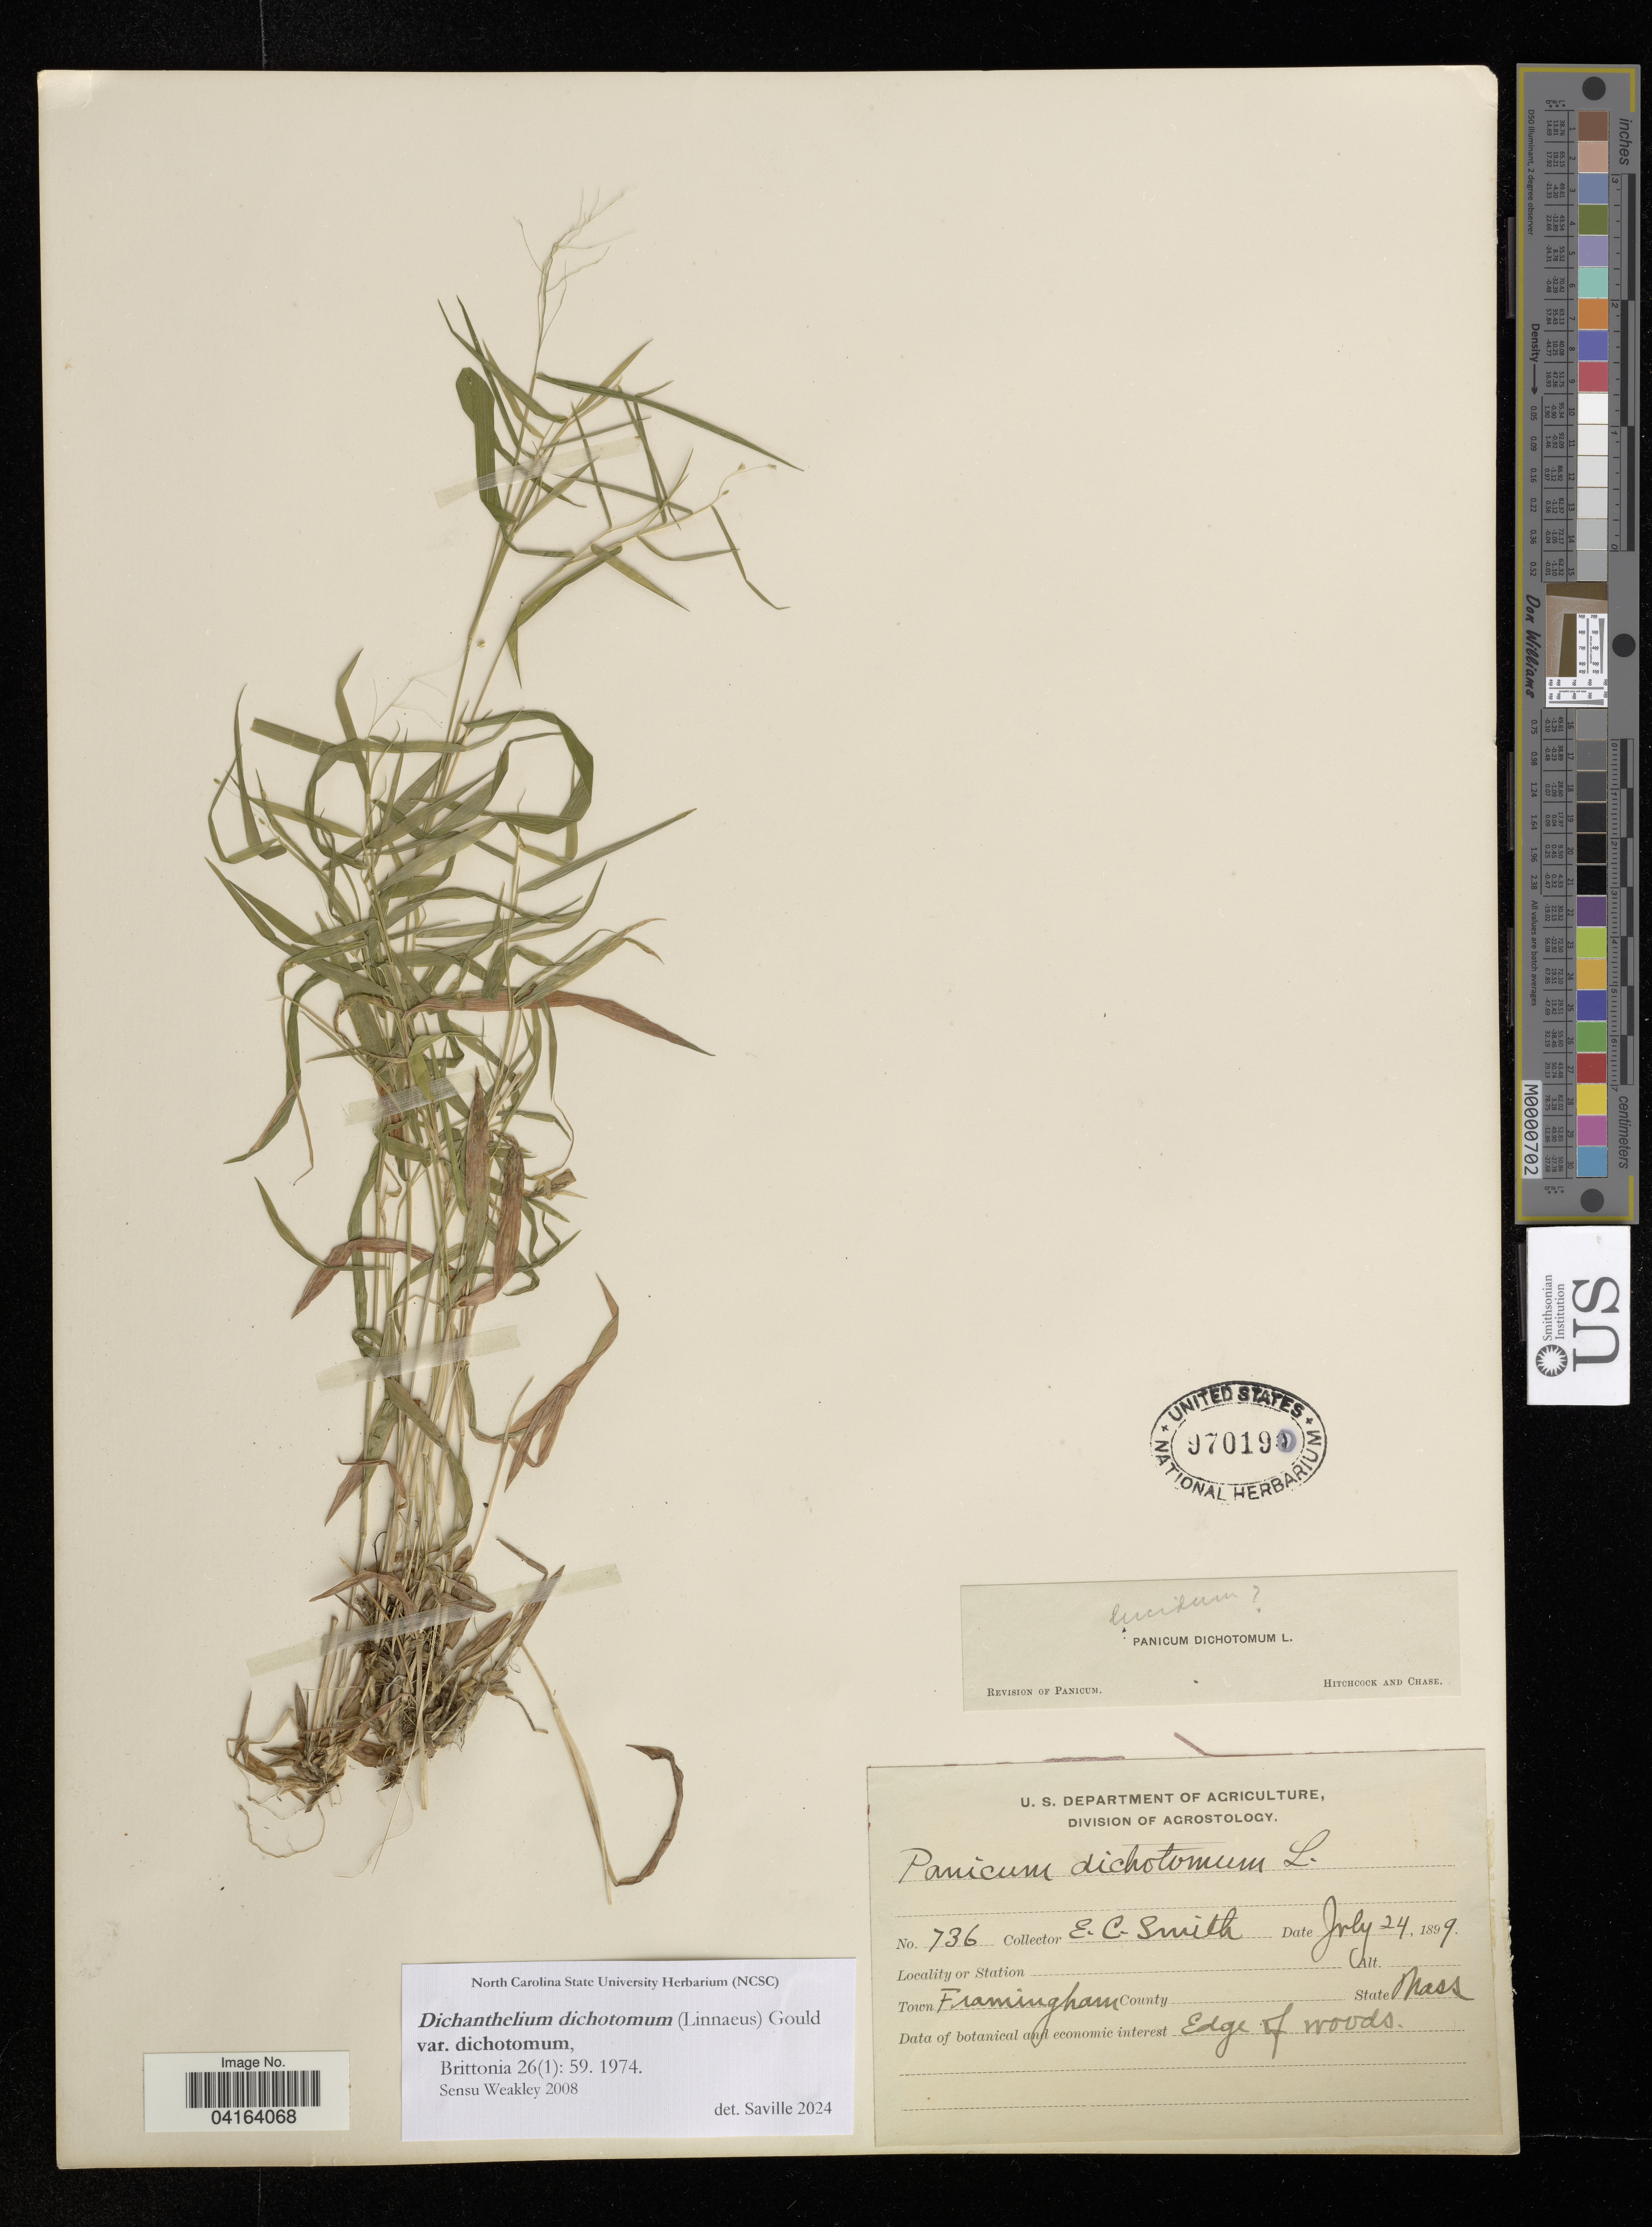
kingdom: Plantae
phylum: Tracheophyta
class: Liliopsida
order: Poales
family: Poaceae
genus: Dichanthelium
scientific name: Dichanthelium dichotomum var. dichotomum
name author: (L.) Gould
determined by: Saville, A. C., (NCSC), North Carolina State University (UNITED STATES)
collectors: E. C. Smith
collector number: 736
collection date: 1899-07-24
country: United States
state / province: Massachusetts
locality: Town Framingham.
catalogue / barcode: US 970190